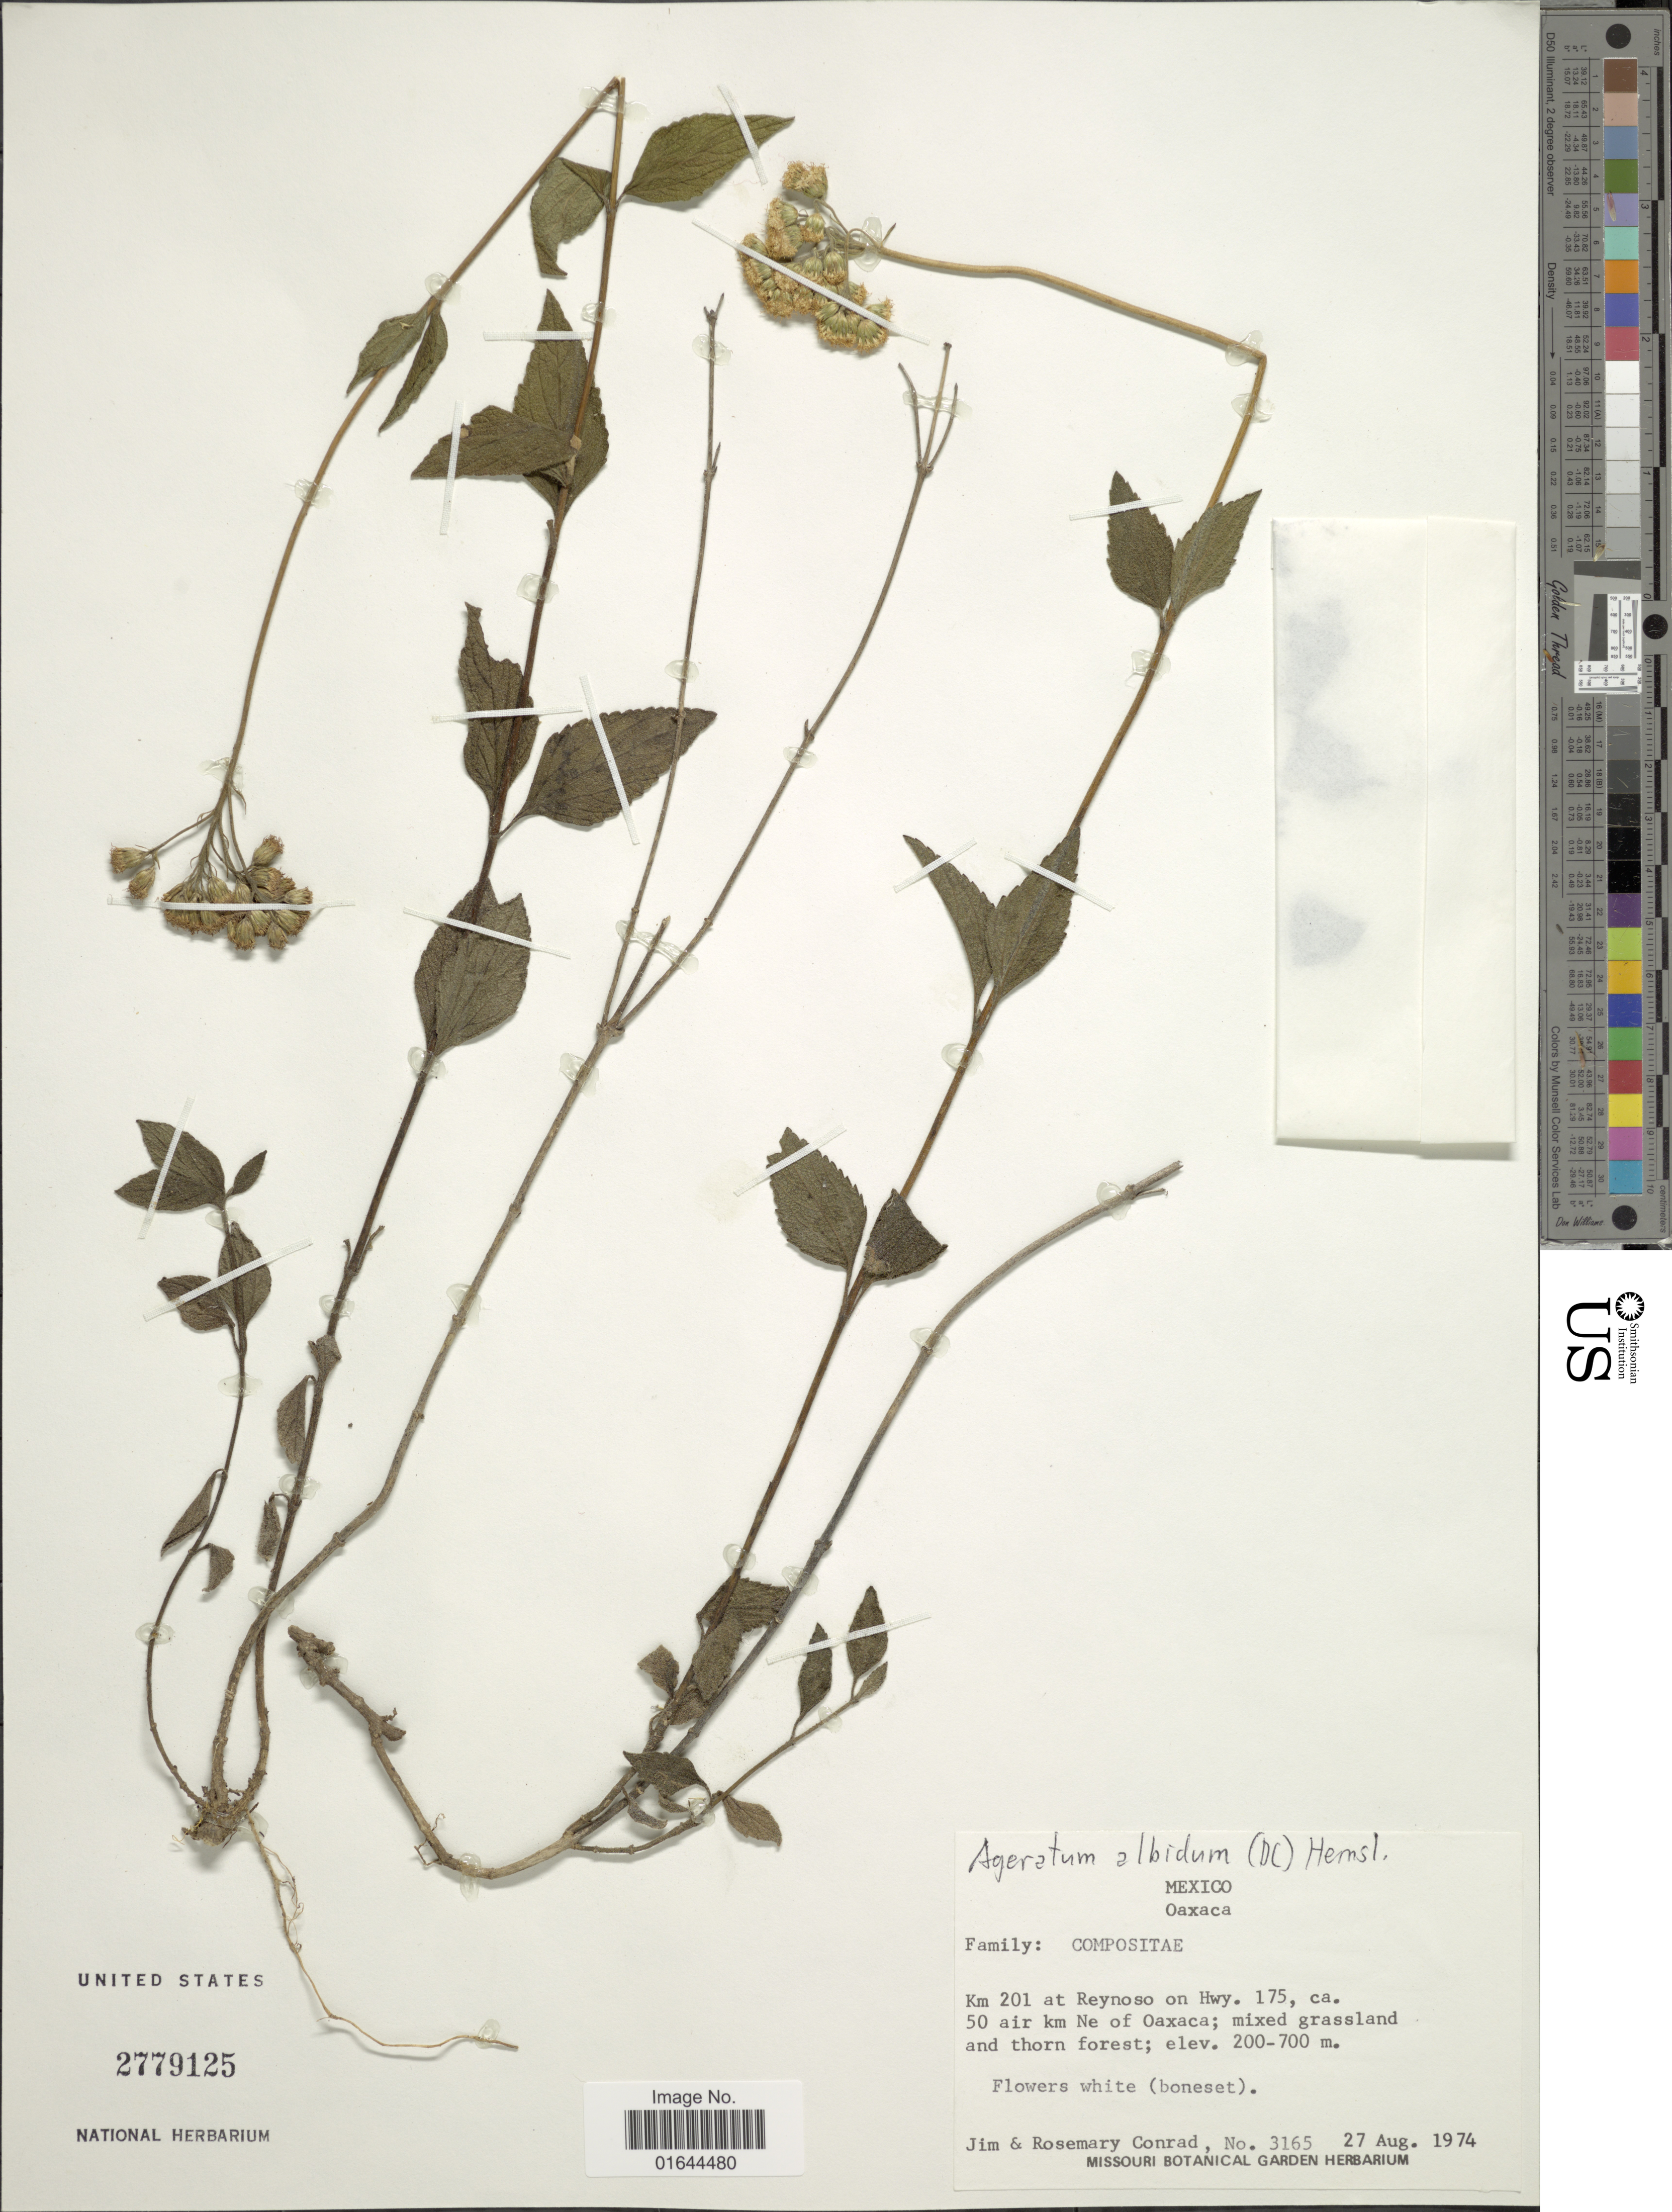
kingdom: Plantae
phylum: Tracheophyta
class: Magnoliopsida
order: Asterales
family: Asteraceae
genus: Ageratum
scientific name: Ageratum albidum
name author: (DC.) Hemsl.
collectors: J. Conrad & R. Conrad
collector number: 3165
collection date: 1974-08-27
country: Mexico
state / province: Oaxaca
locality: Oaxaca. Km 201 at Reynoso on Hwy. 175, ca. 50 air km Ne of Oaxaca.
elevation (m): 200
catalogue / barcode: US 2779125